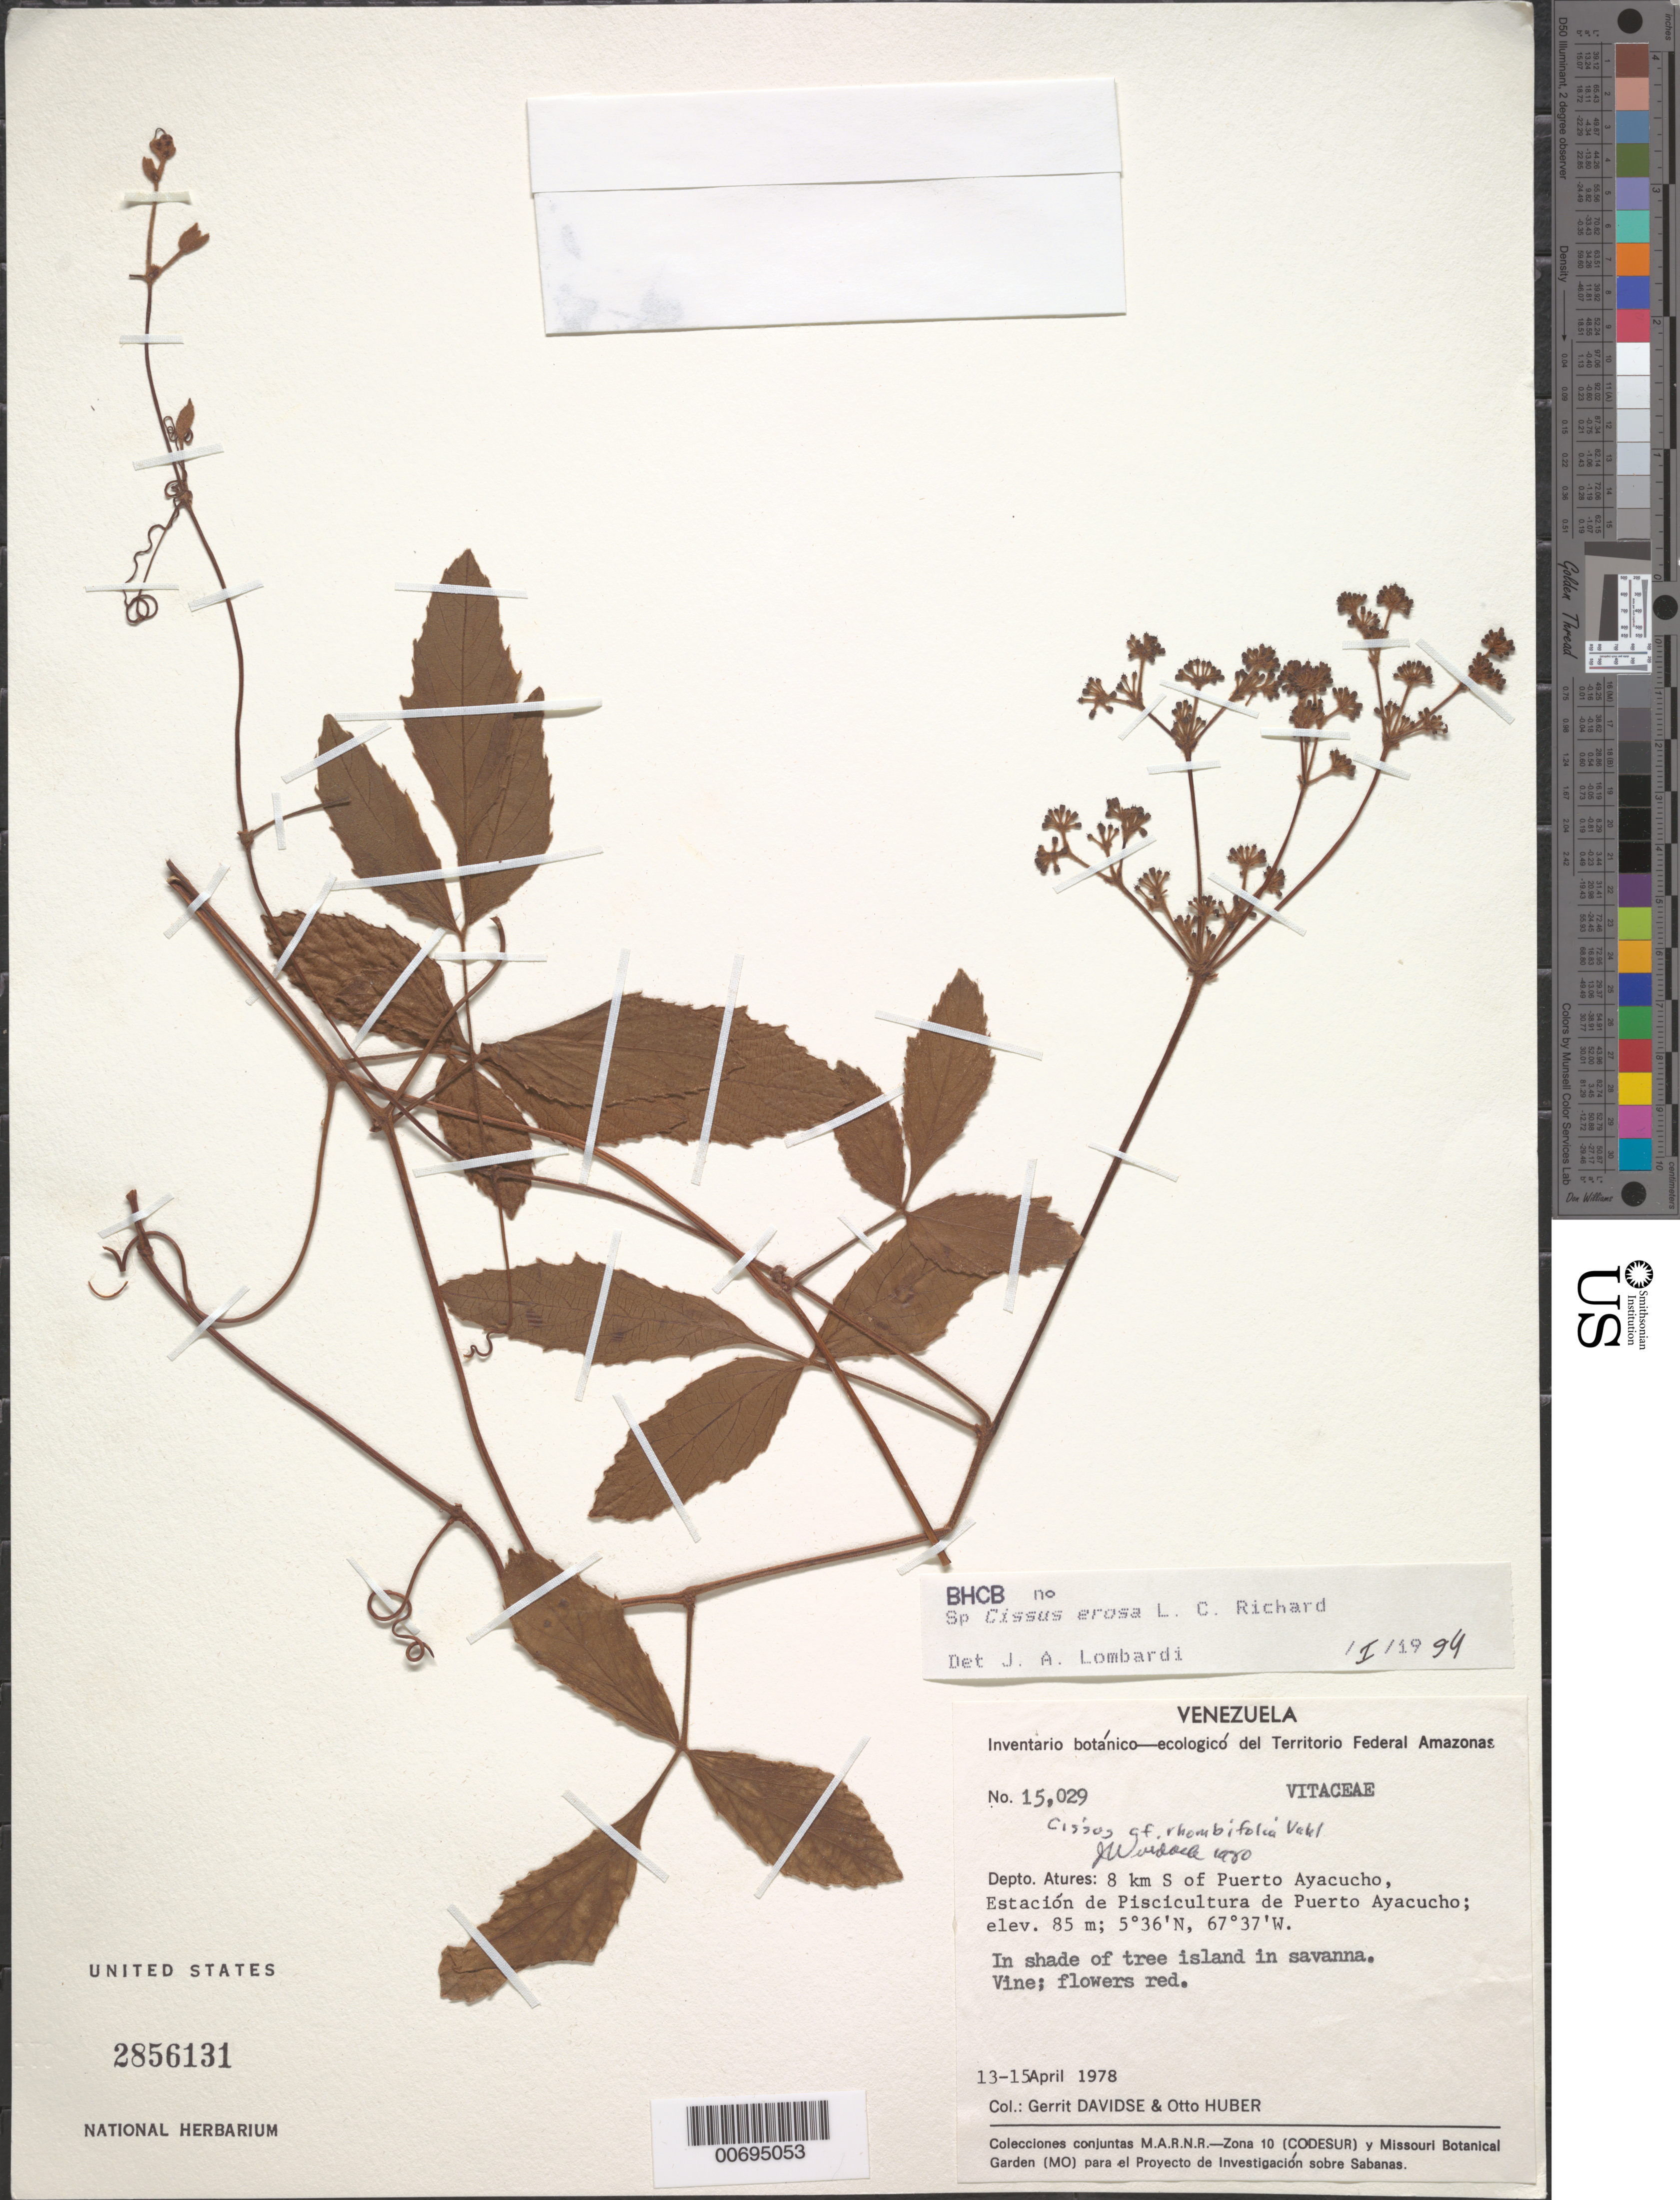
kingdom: Plantae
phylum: Tracheophyta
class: Magnoliopsida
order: Vitales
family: Vitaceae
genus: Cissus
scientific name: Cissus erosa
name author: Rich.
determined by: Lombardi, Julio A.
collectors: G. Davidse & O. Huber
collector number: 15029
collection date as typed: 13-Apr-78 to 15-Apr-78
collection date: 1978-04-13/1978-04-15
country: Venezuela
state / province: Amazonas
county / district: Atures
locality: Puerto Ayacucho, 8 km S of, Estación de Piscicultura de Puerto Ayacucho, Río Orinoco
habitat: Shade of tree island in savanna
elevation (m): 85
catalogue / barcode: US 2856131